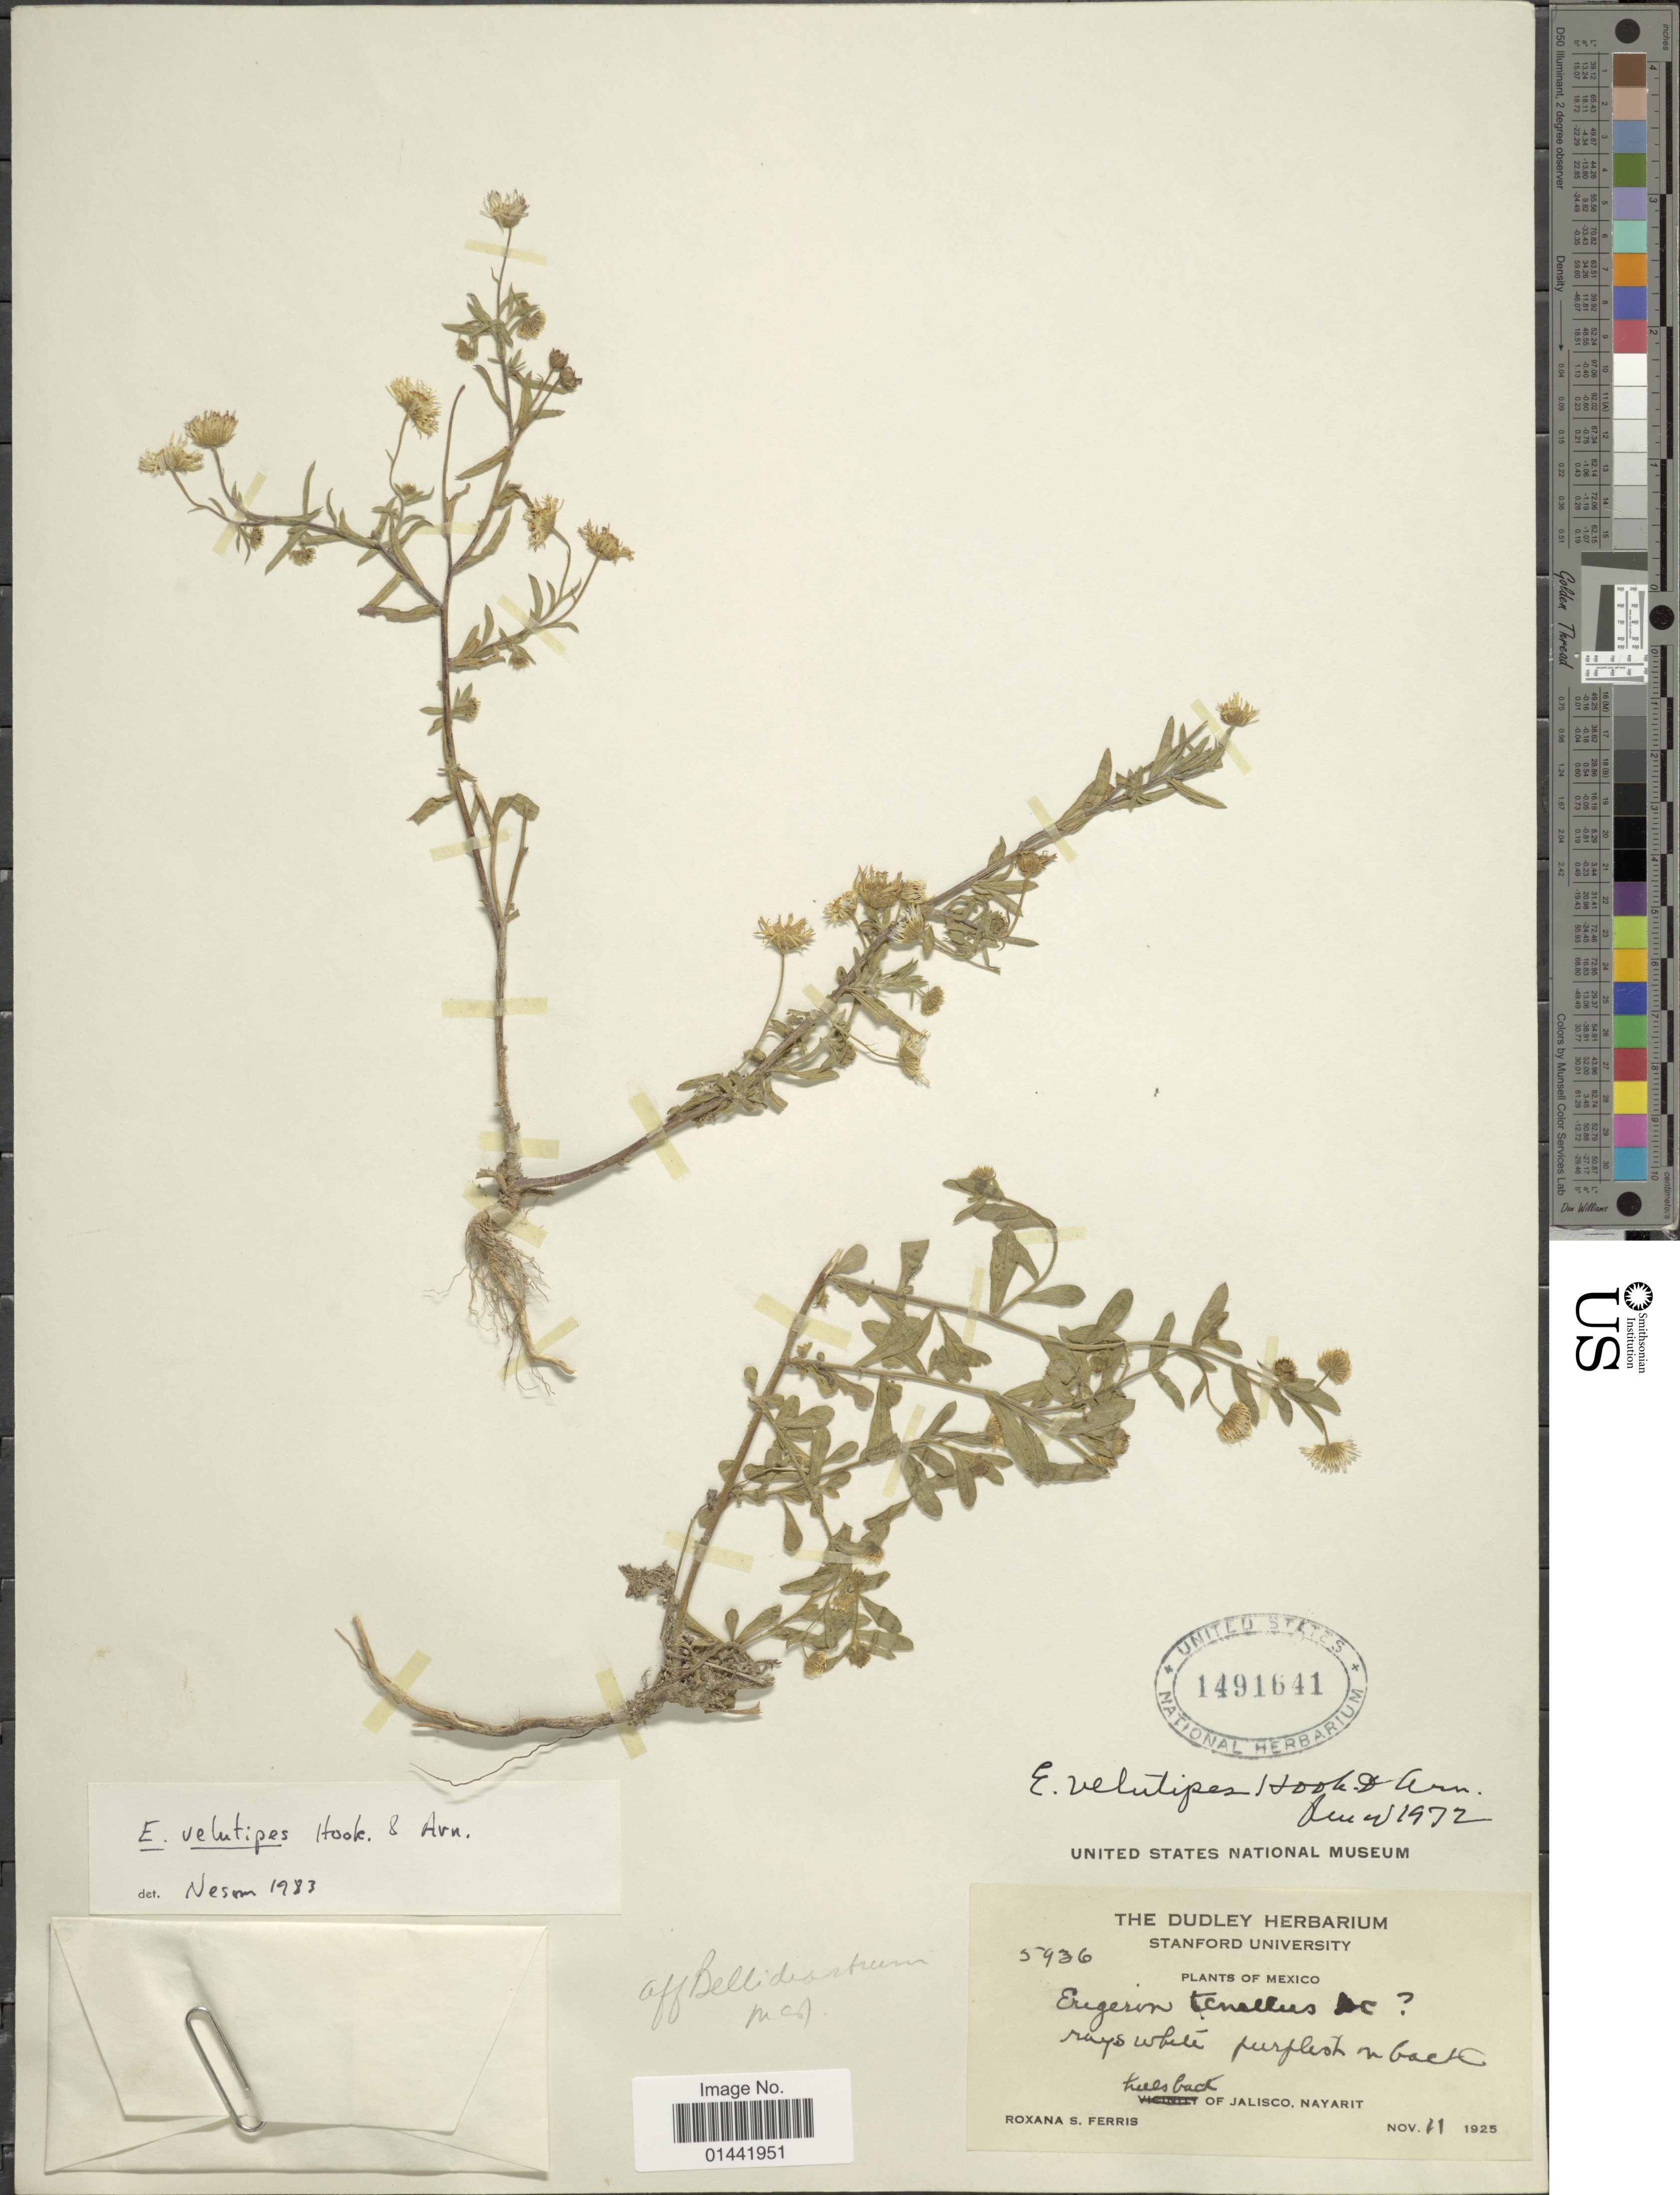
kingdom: Plantae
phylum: Tracheophyta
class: Magnoliopsida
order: Asterales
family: Asteraceae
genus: Erigeron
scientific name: Erigeron velutipes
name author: Hook. & Arn.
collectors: R. S. Ferris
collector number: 5936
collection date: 1925-11-11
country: Mexico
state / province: Nayarit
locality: Hills back of Jalisco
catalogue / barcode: US 1491641